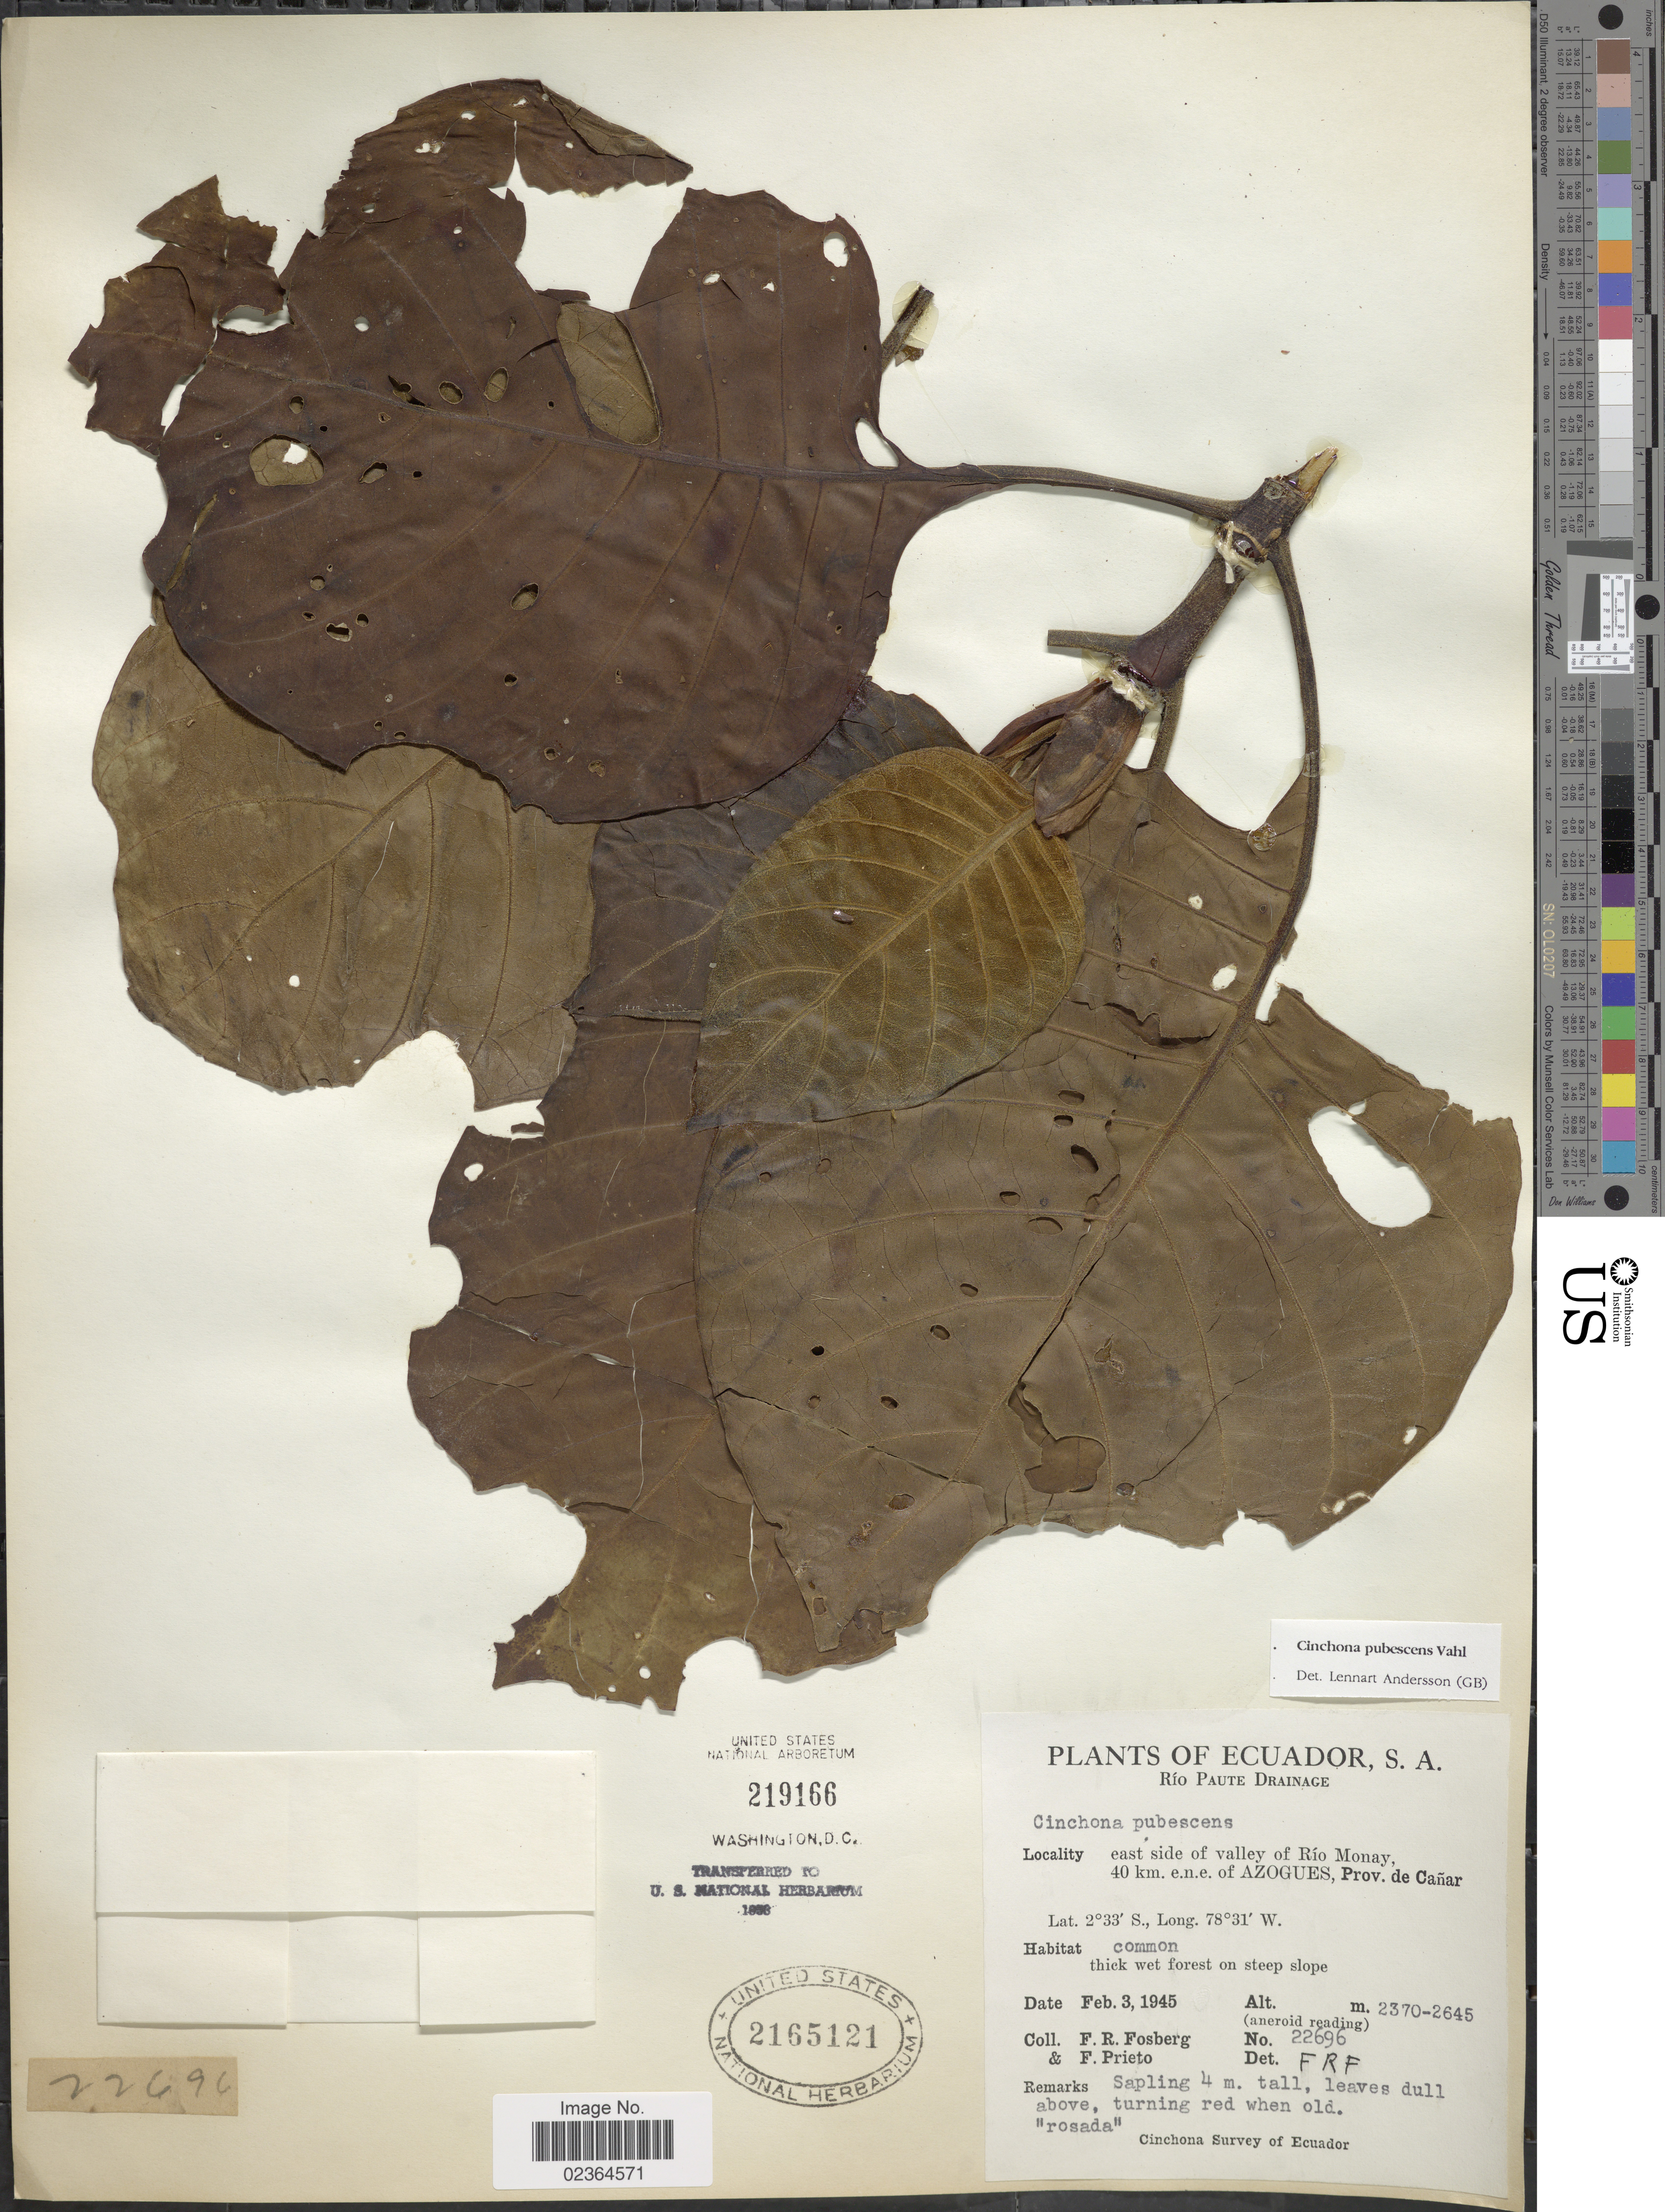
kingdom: Plantae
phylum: Tracheophyta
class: Magnoliopsida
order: Gentianales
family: Rubiaceae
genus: Cinchona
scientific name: Cinchona pubescens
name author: Vahl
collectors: F. R. Fosberg & F. Prieto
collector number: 22696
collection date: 1945-02-03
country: Ecuador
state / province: Cañar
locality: Río Paute Drainage. east side of valley of Río Monay, 40 km. e.n.e. of Azogues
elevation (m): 2370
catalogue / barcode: US 2165121